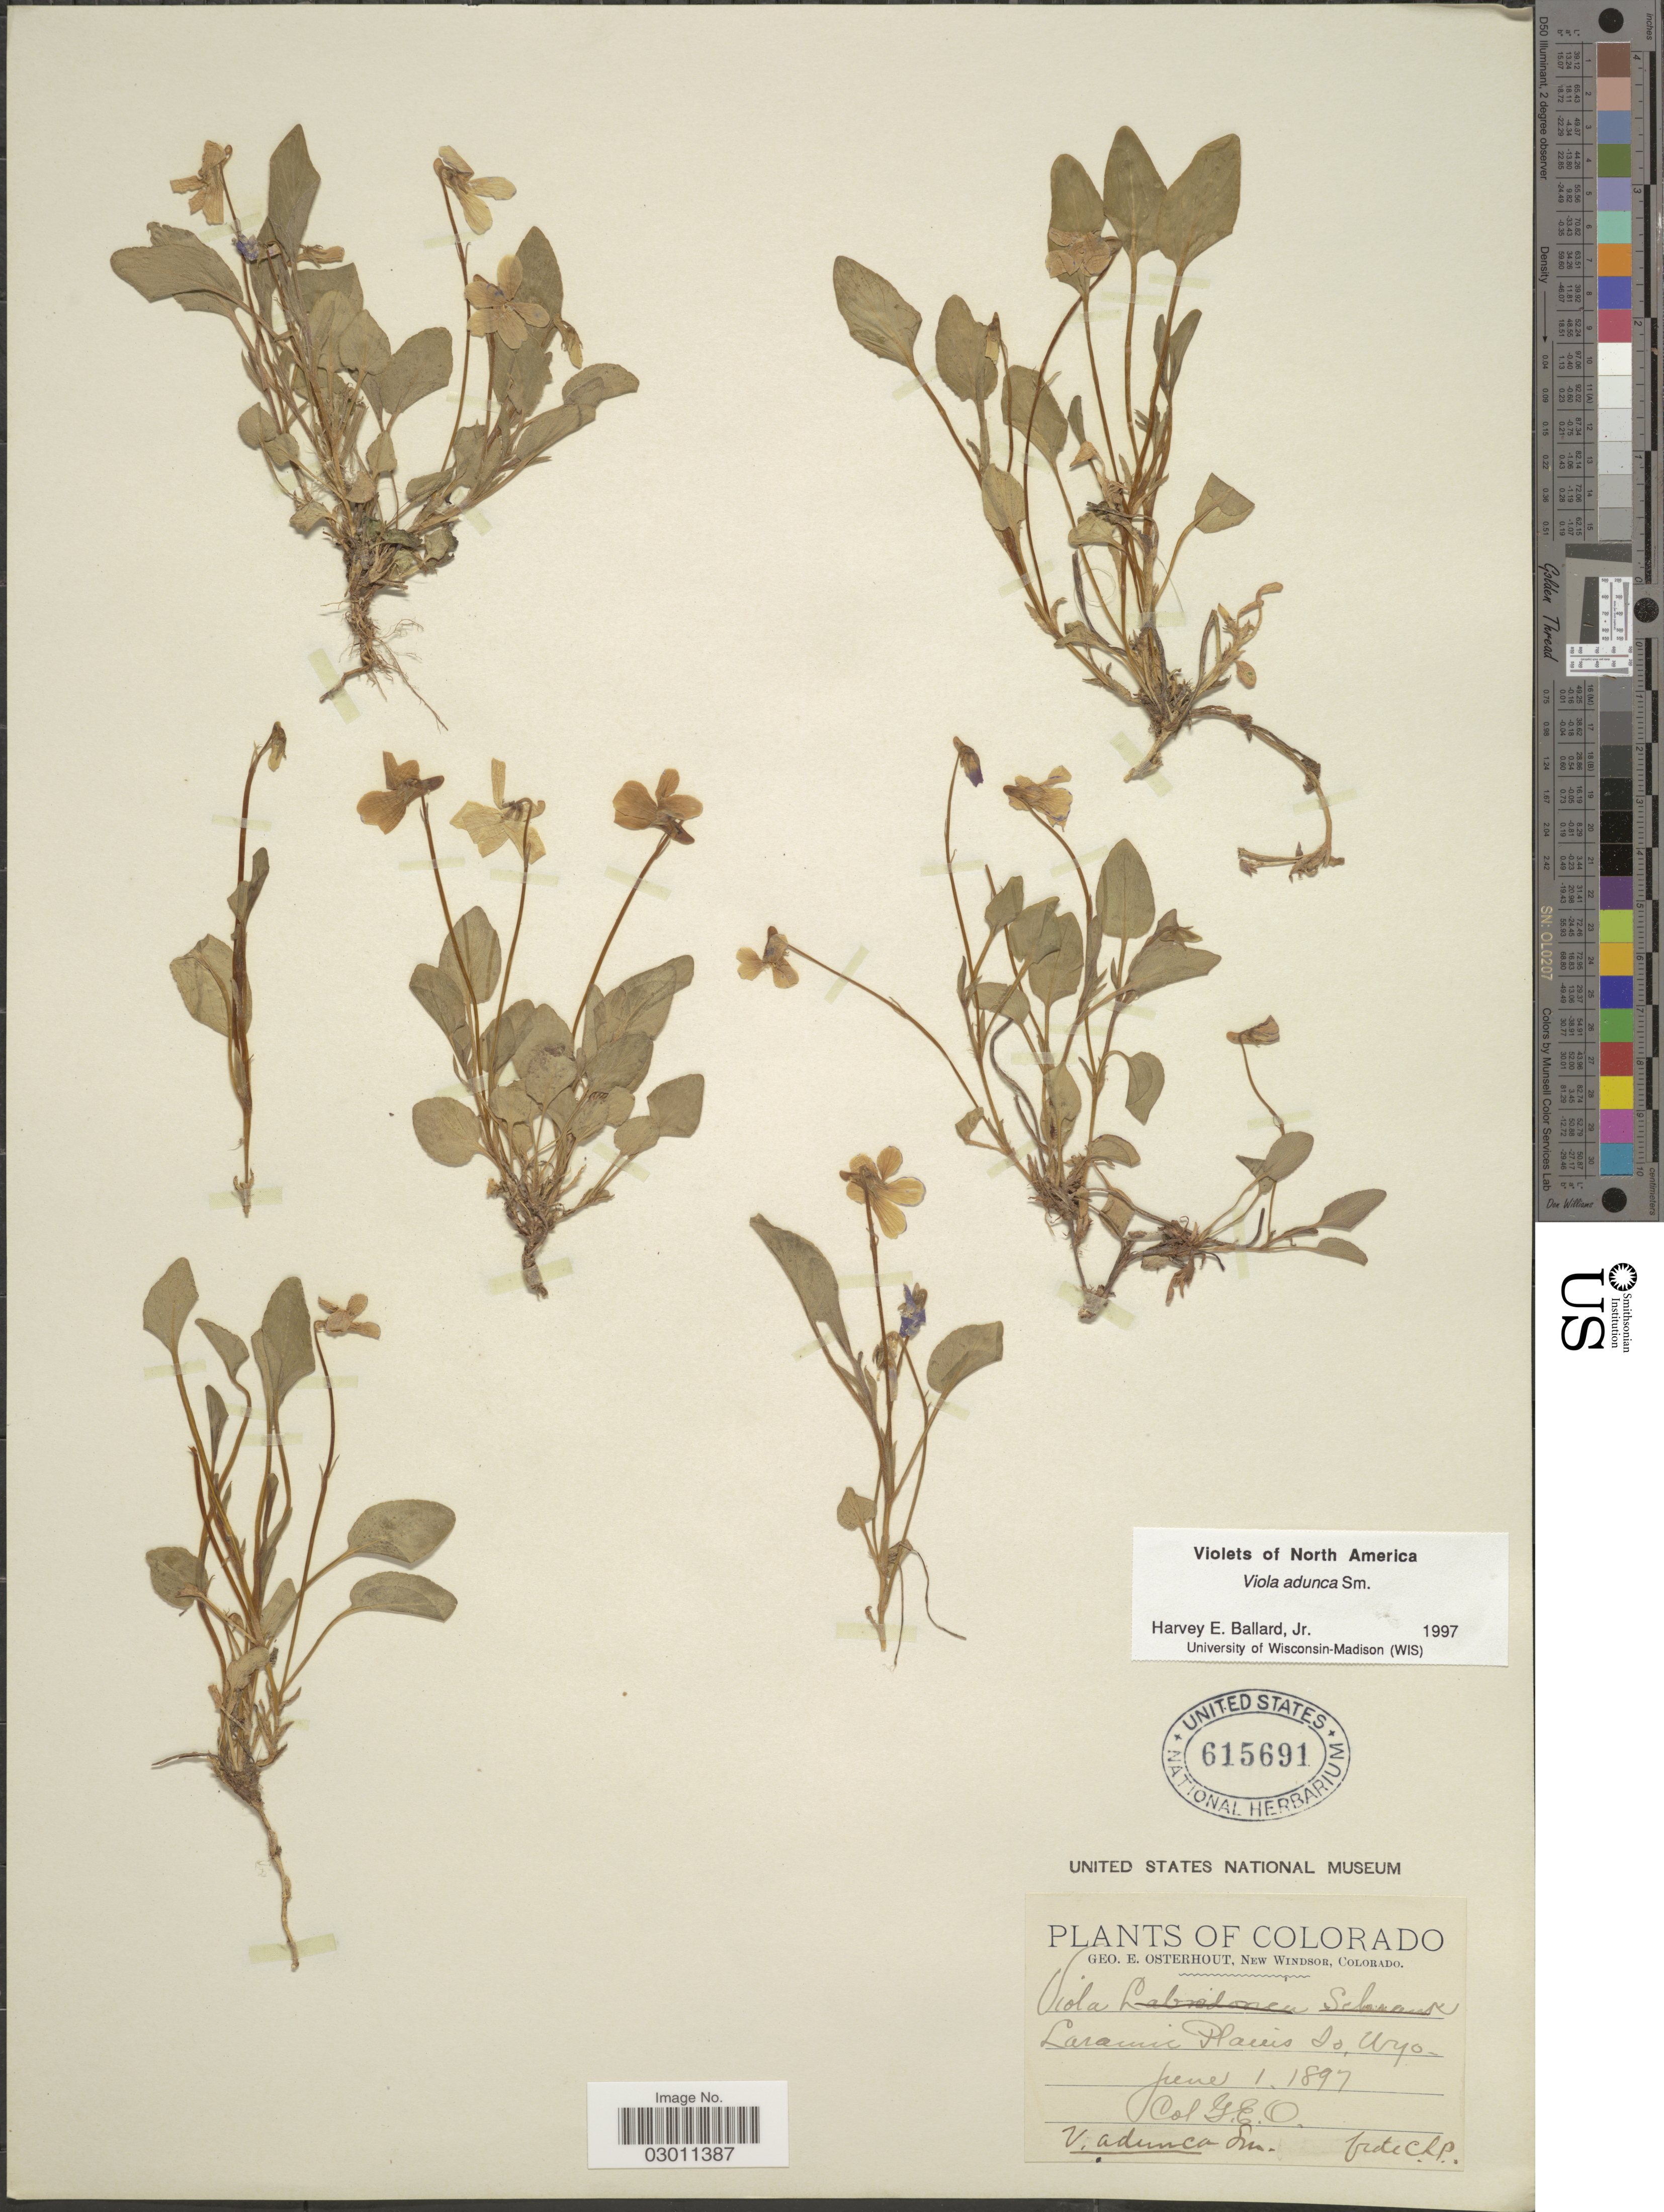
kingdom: Plantae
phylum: Tracheophyta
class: Magnoliopsida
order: Malpighiales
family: Violaceae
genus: Viola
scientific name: Viola adunca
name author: Sm.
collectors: G. Osterhout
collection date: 1897-06-01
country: United States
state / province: Wyoming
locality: Laramie Plains, So. Wyo.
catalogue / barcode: US 615691